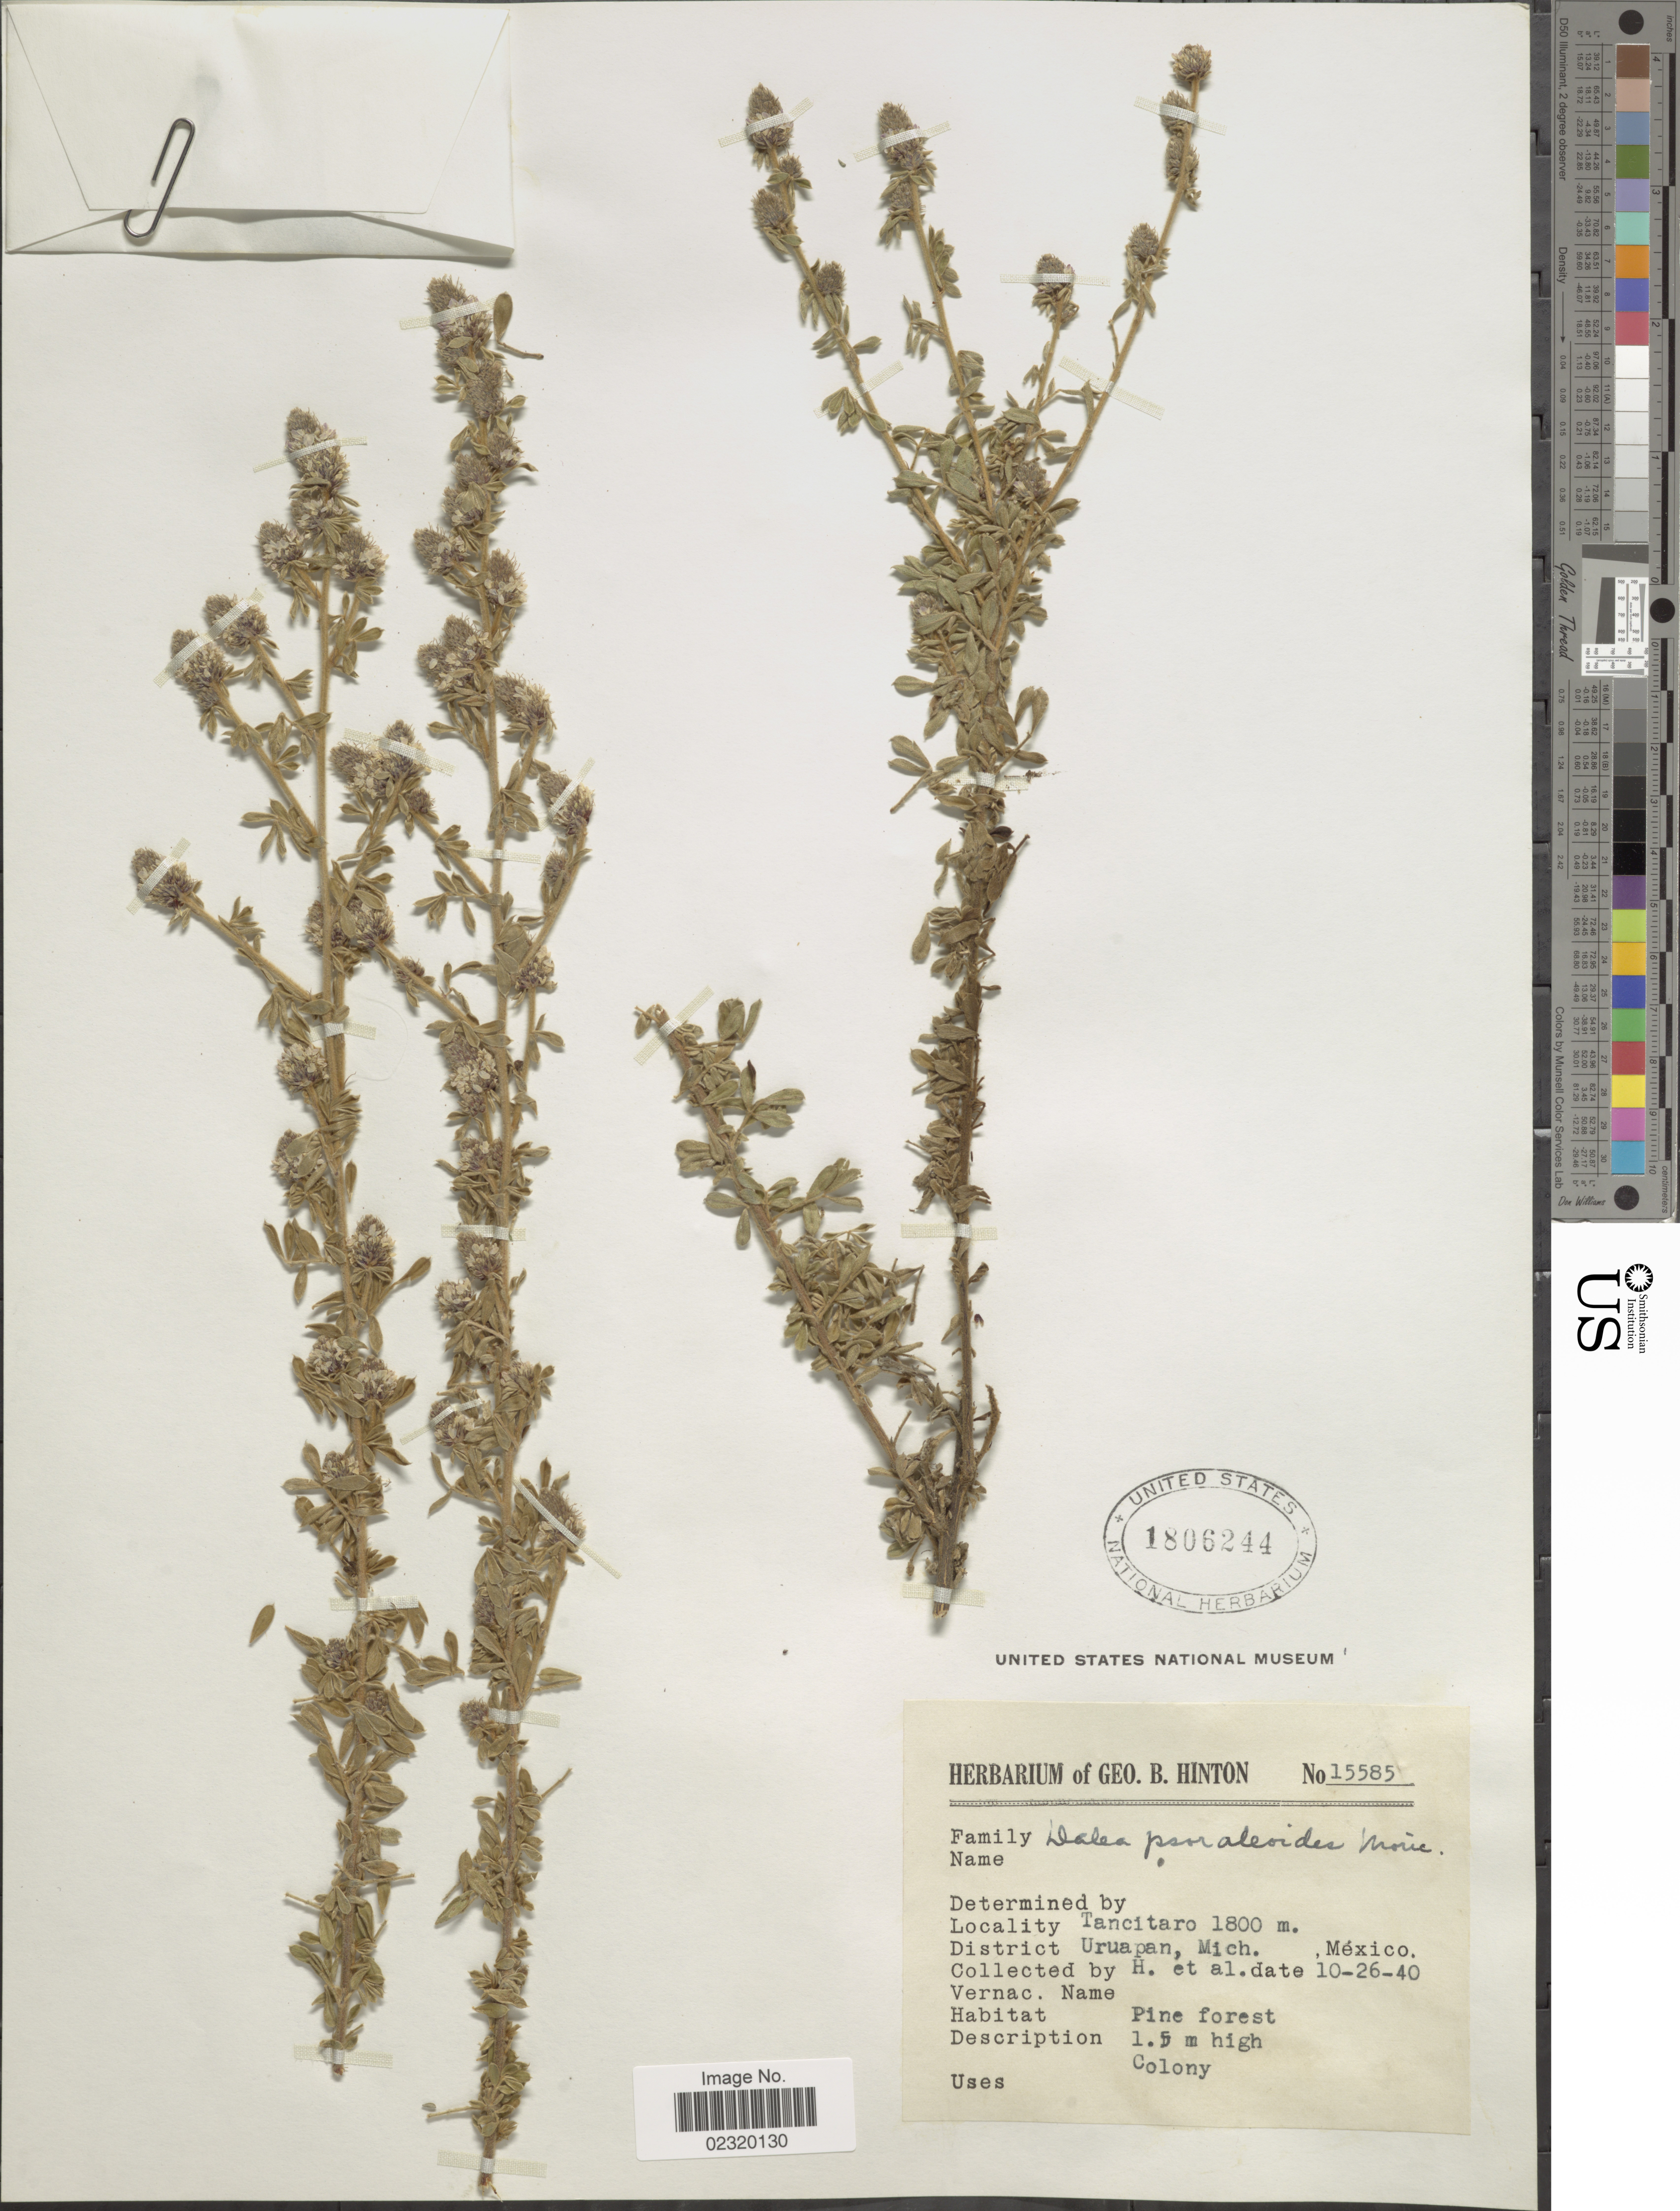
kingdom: Plantae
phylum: Tracheophyta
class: Magnoliopsida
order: Fabales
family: Fabaceae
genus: Dalea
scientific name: Dalea tomentosa var. psoraleoides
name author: (Moric.) Barneby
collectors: G. B. Hinton & et al.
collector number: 15585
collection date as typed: Transcribed d/m/y: 26/10/40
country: Mexico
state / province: Michoacán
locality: Tancitaro. District Uruapan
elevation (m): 1800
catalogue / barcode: US 1806244